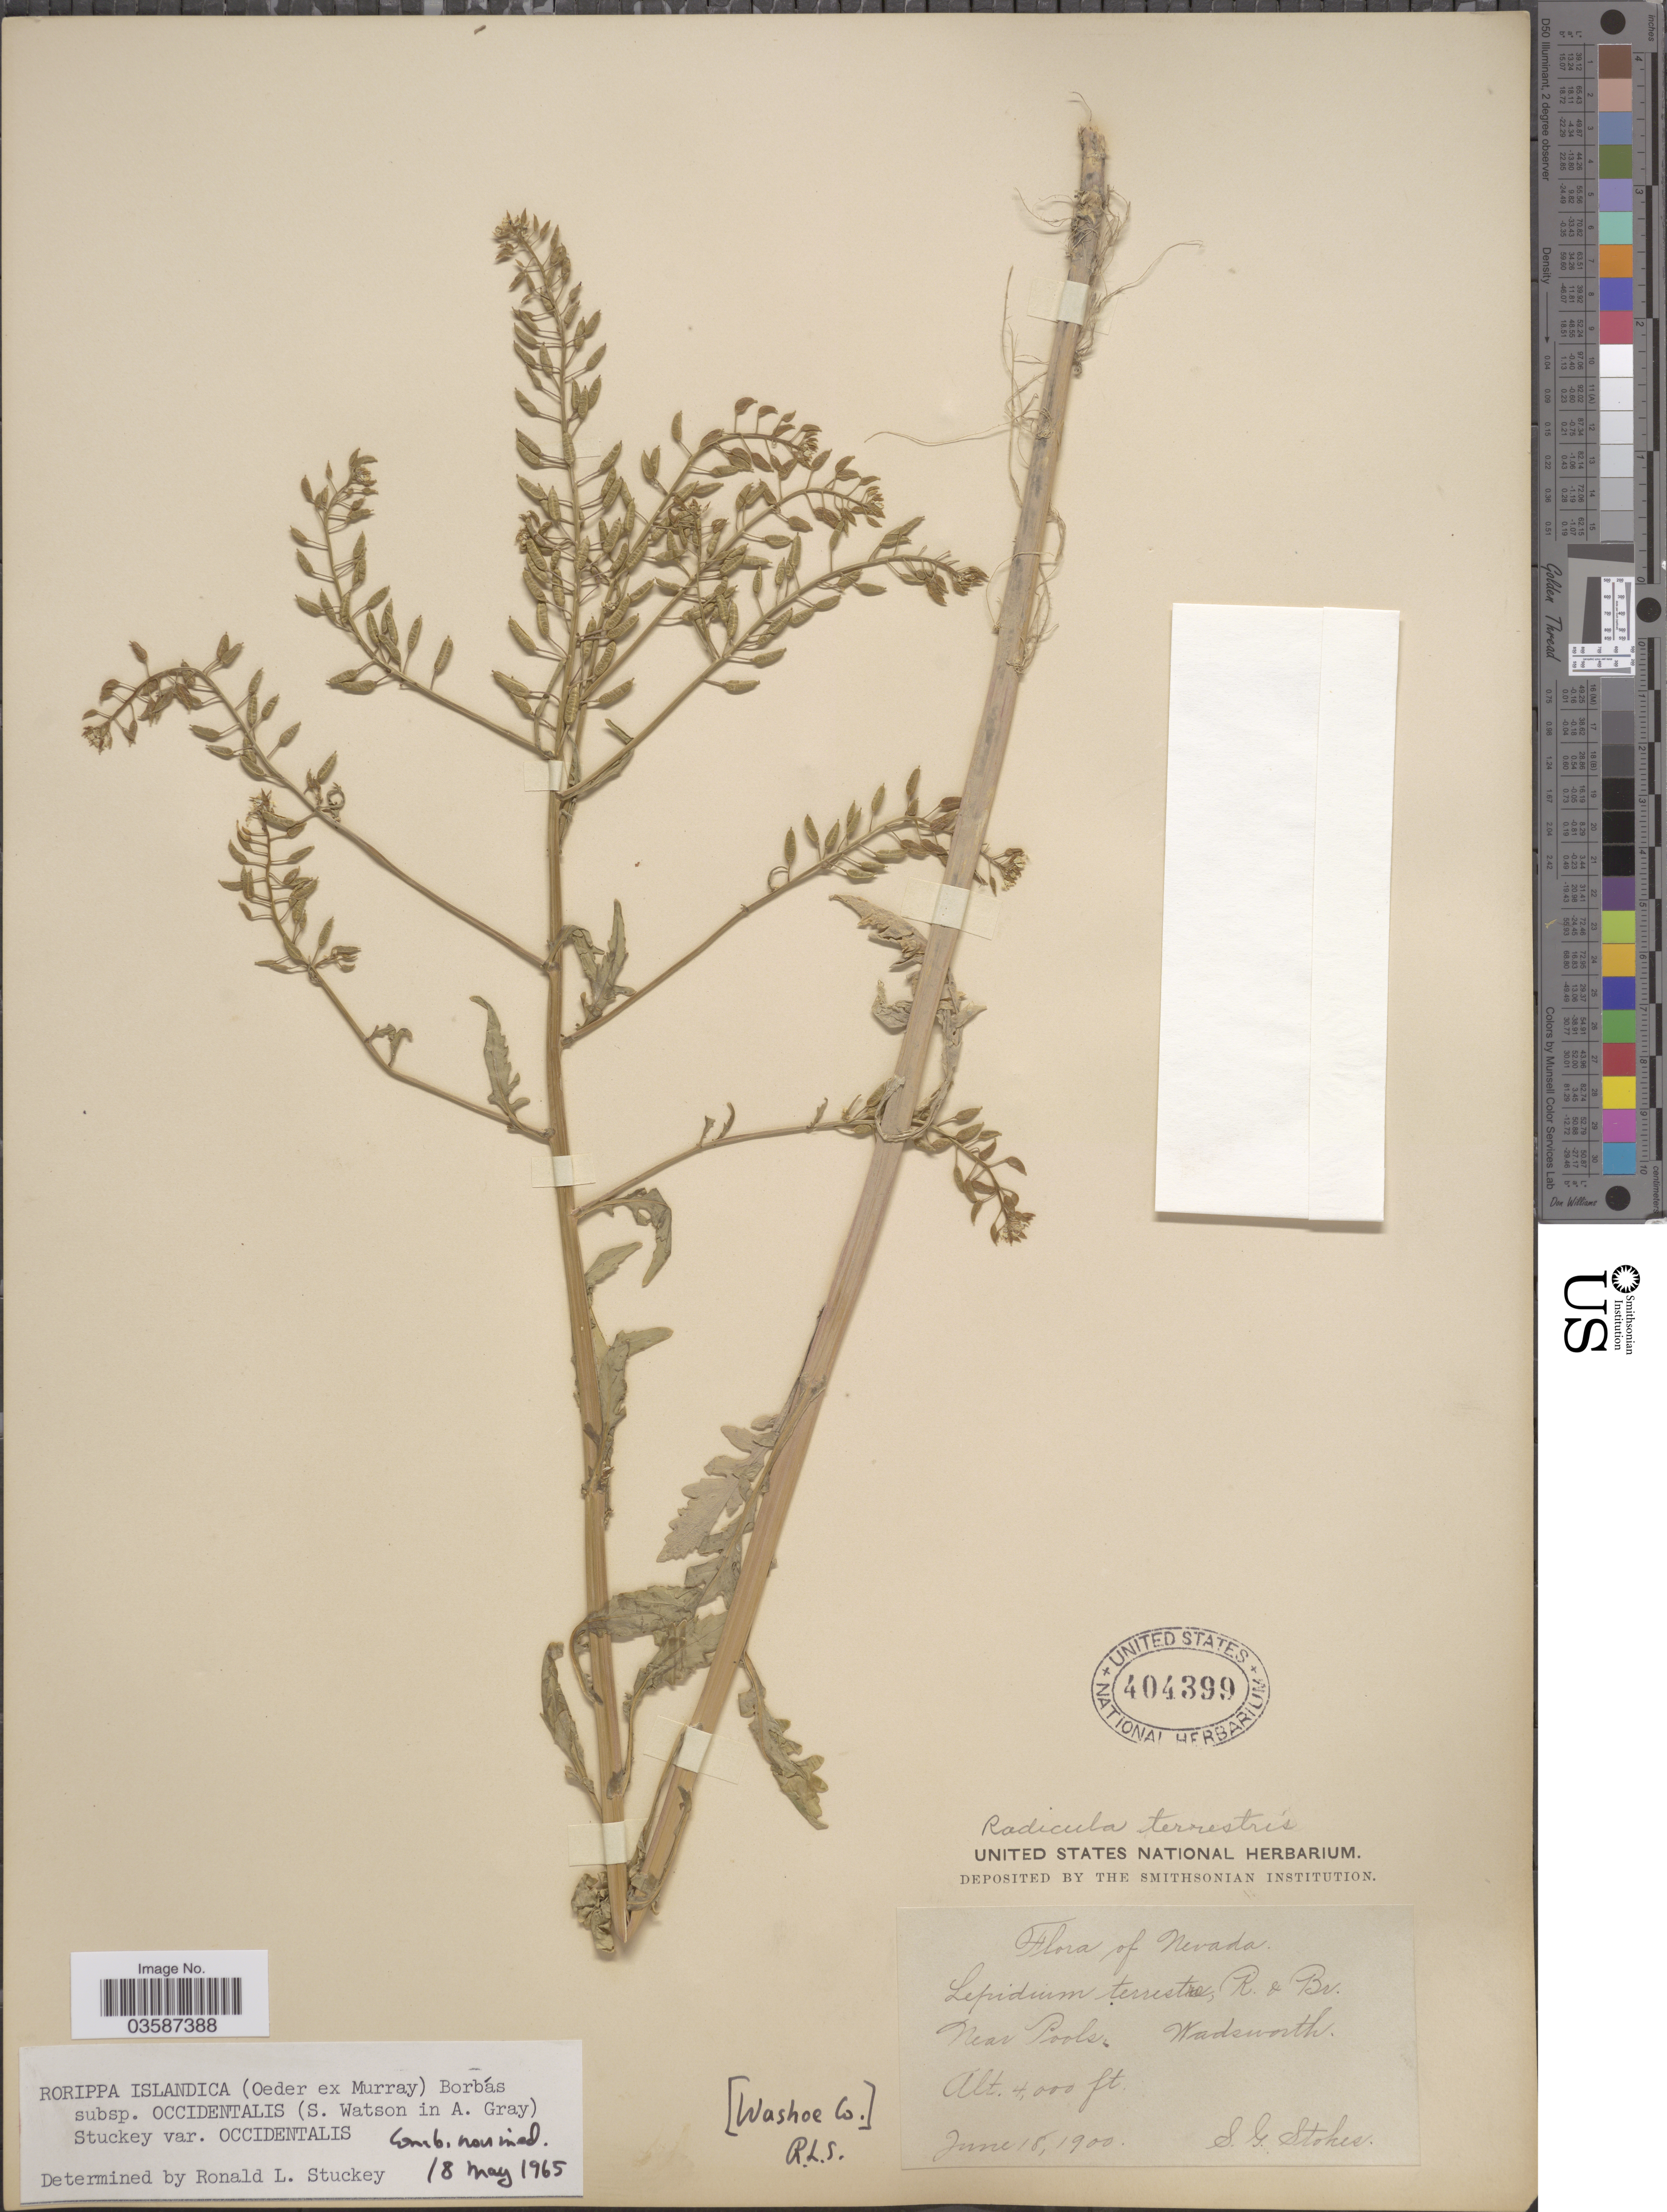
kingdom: Plantae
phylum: Tracheophyta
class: Magnoliopsida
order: Brassicales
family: Brassicaceae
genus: Rorippa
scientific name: Rorippa islandica var. occidentalis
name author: (S. Watson) Butters & Abbe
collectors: S. G. Stokes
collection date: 1900-06-15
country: United States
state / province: Nevada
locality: Near Pools. Wadsworth. Washoe Co.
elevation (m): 1219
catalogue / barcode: US 404399